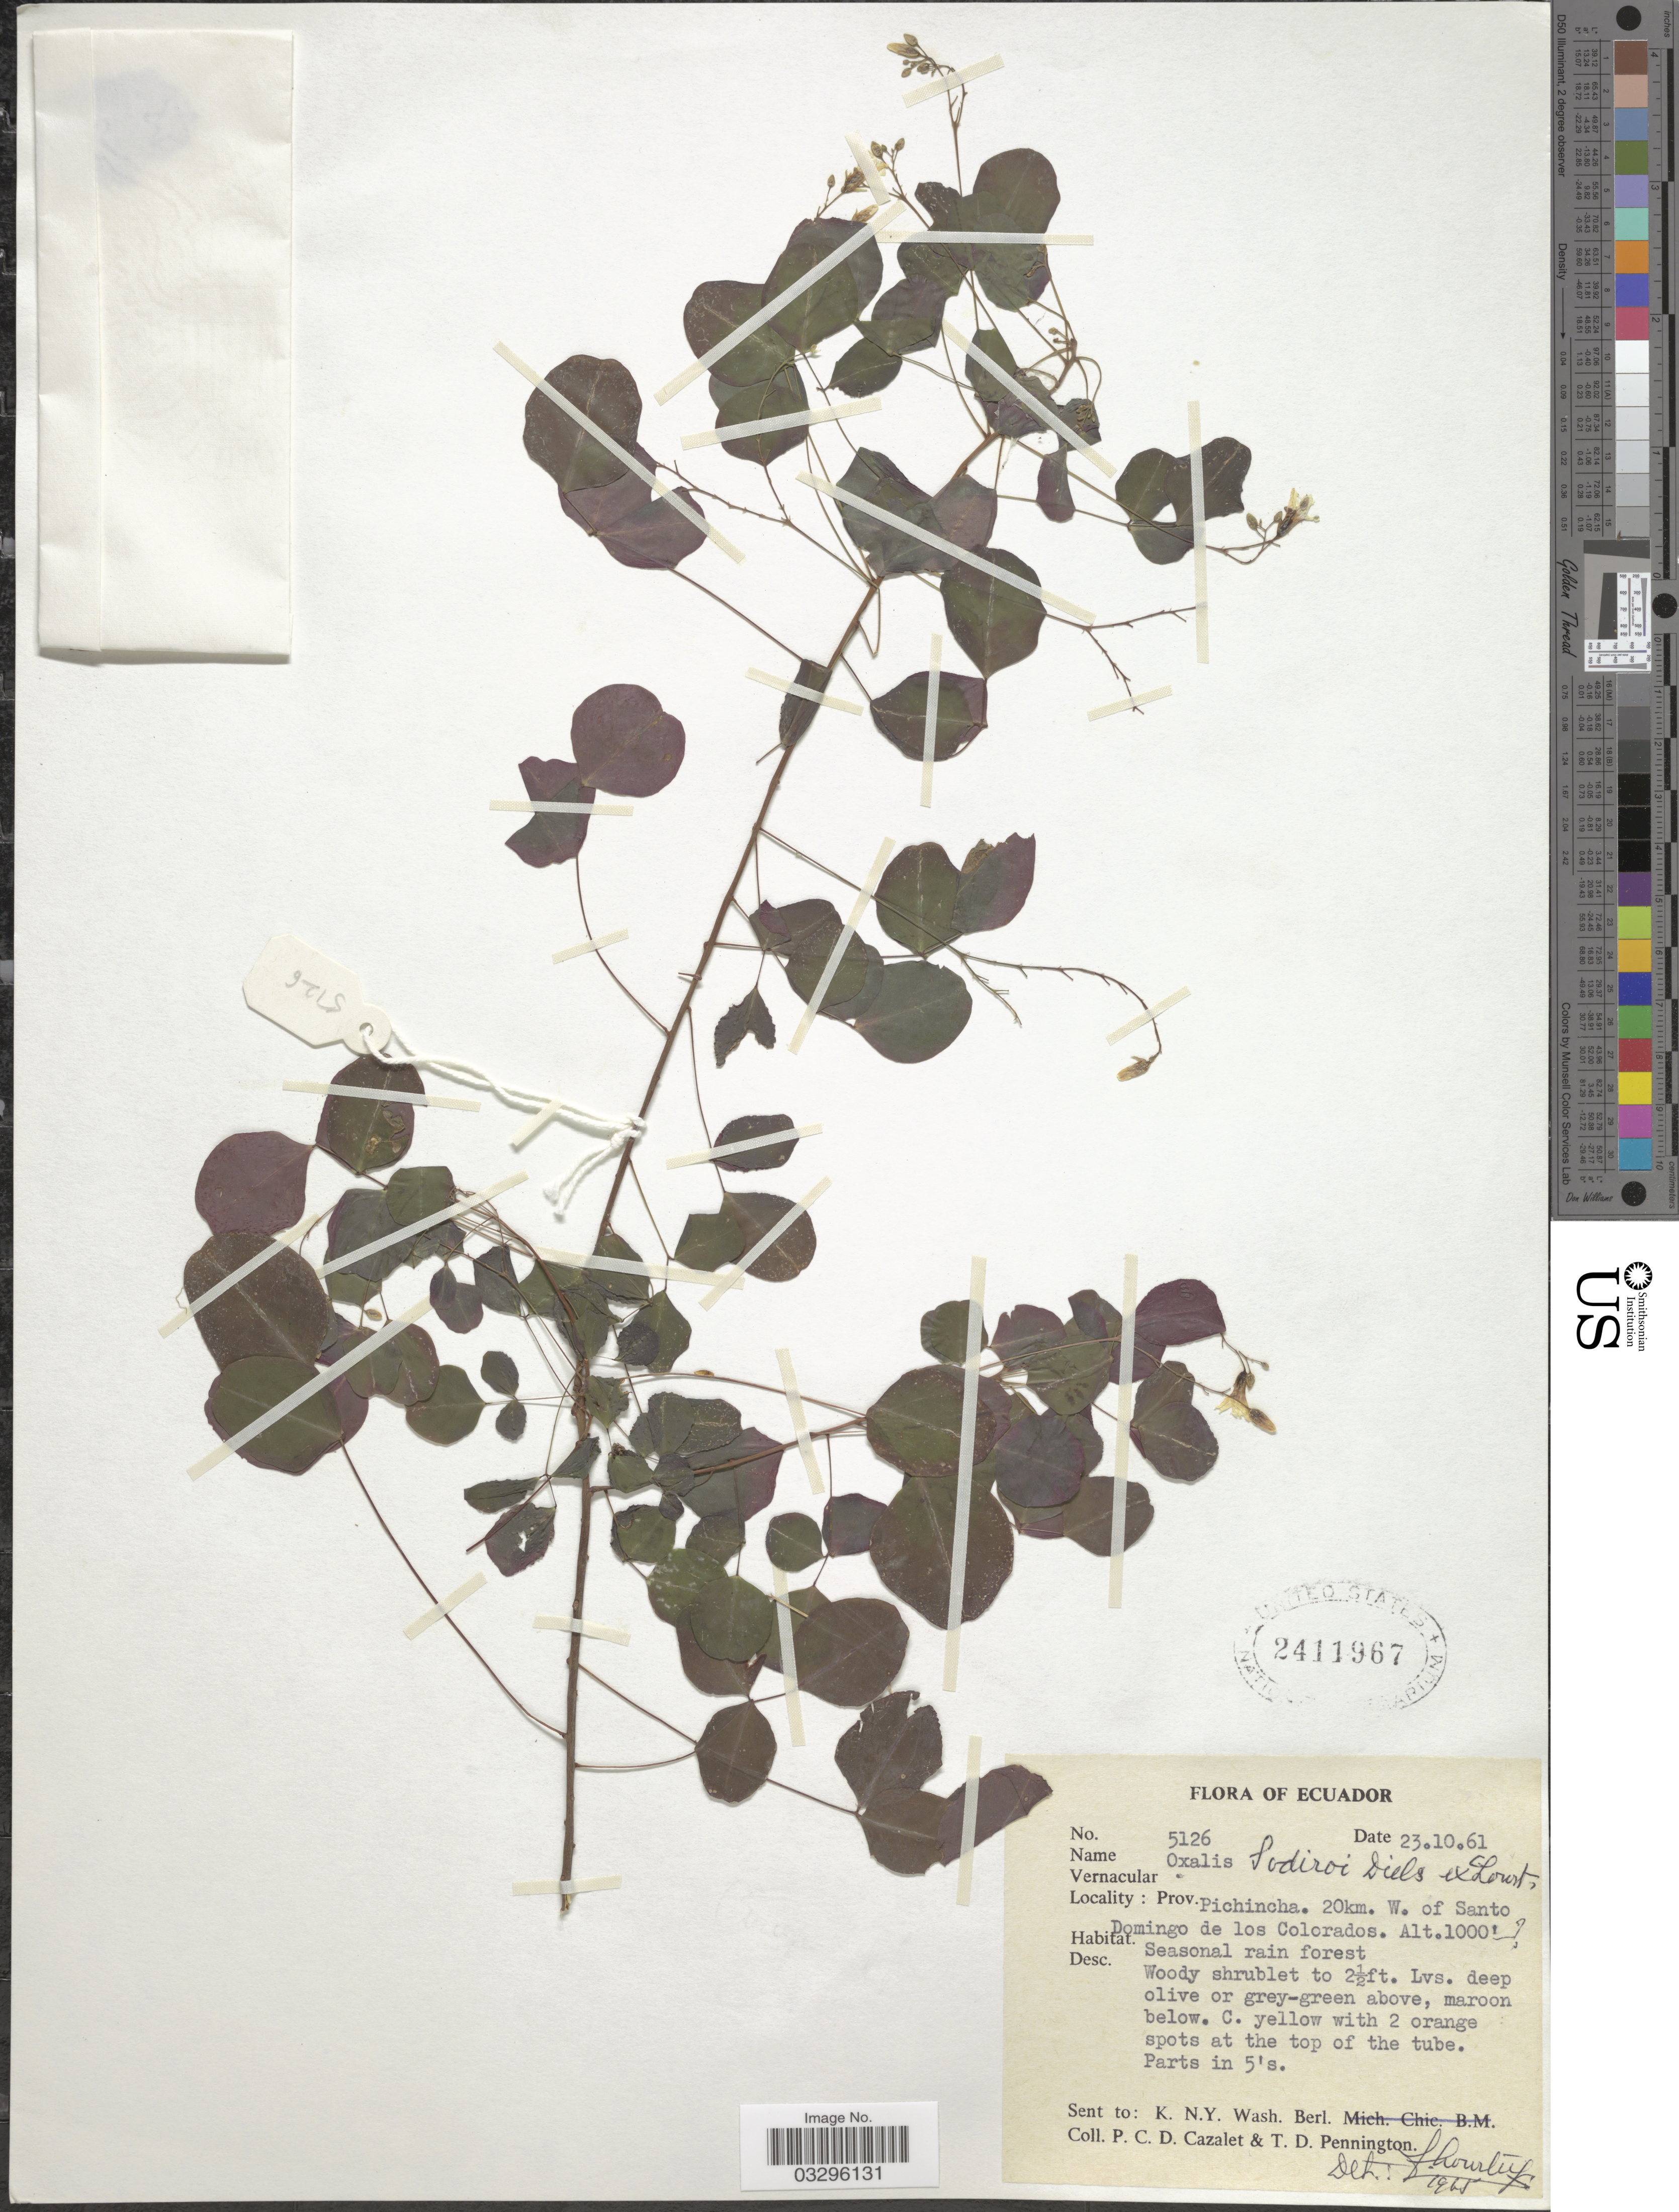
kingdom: Plantae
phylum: Tracheophyta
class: Magnoliopsida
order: Oxalidales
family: Oxalidaceae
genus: Oxalis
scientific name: Oxalis sodiroi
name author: Diels ex R. Knuth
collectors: P. C. D. Cazalet & T. D. Pennington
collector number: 5126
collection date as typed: Transcribed d/m/y: 23/10/61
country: Ecuador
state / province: Pichincha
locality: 20 km. W. of Santo Domingo de los Colorados.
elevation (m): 305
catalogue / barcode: US 2411967